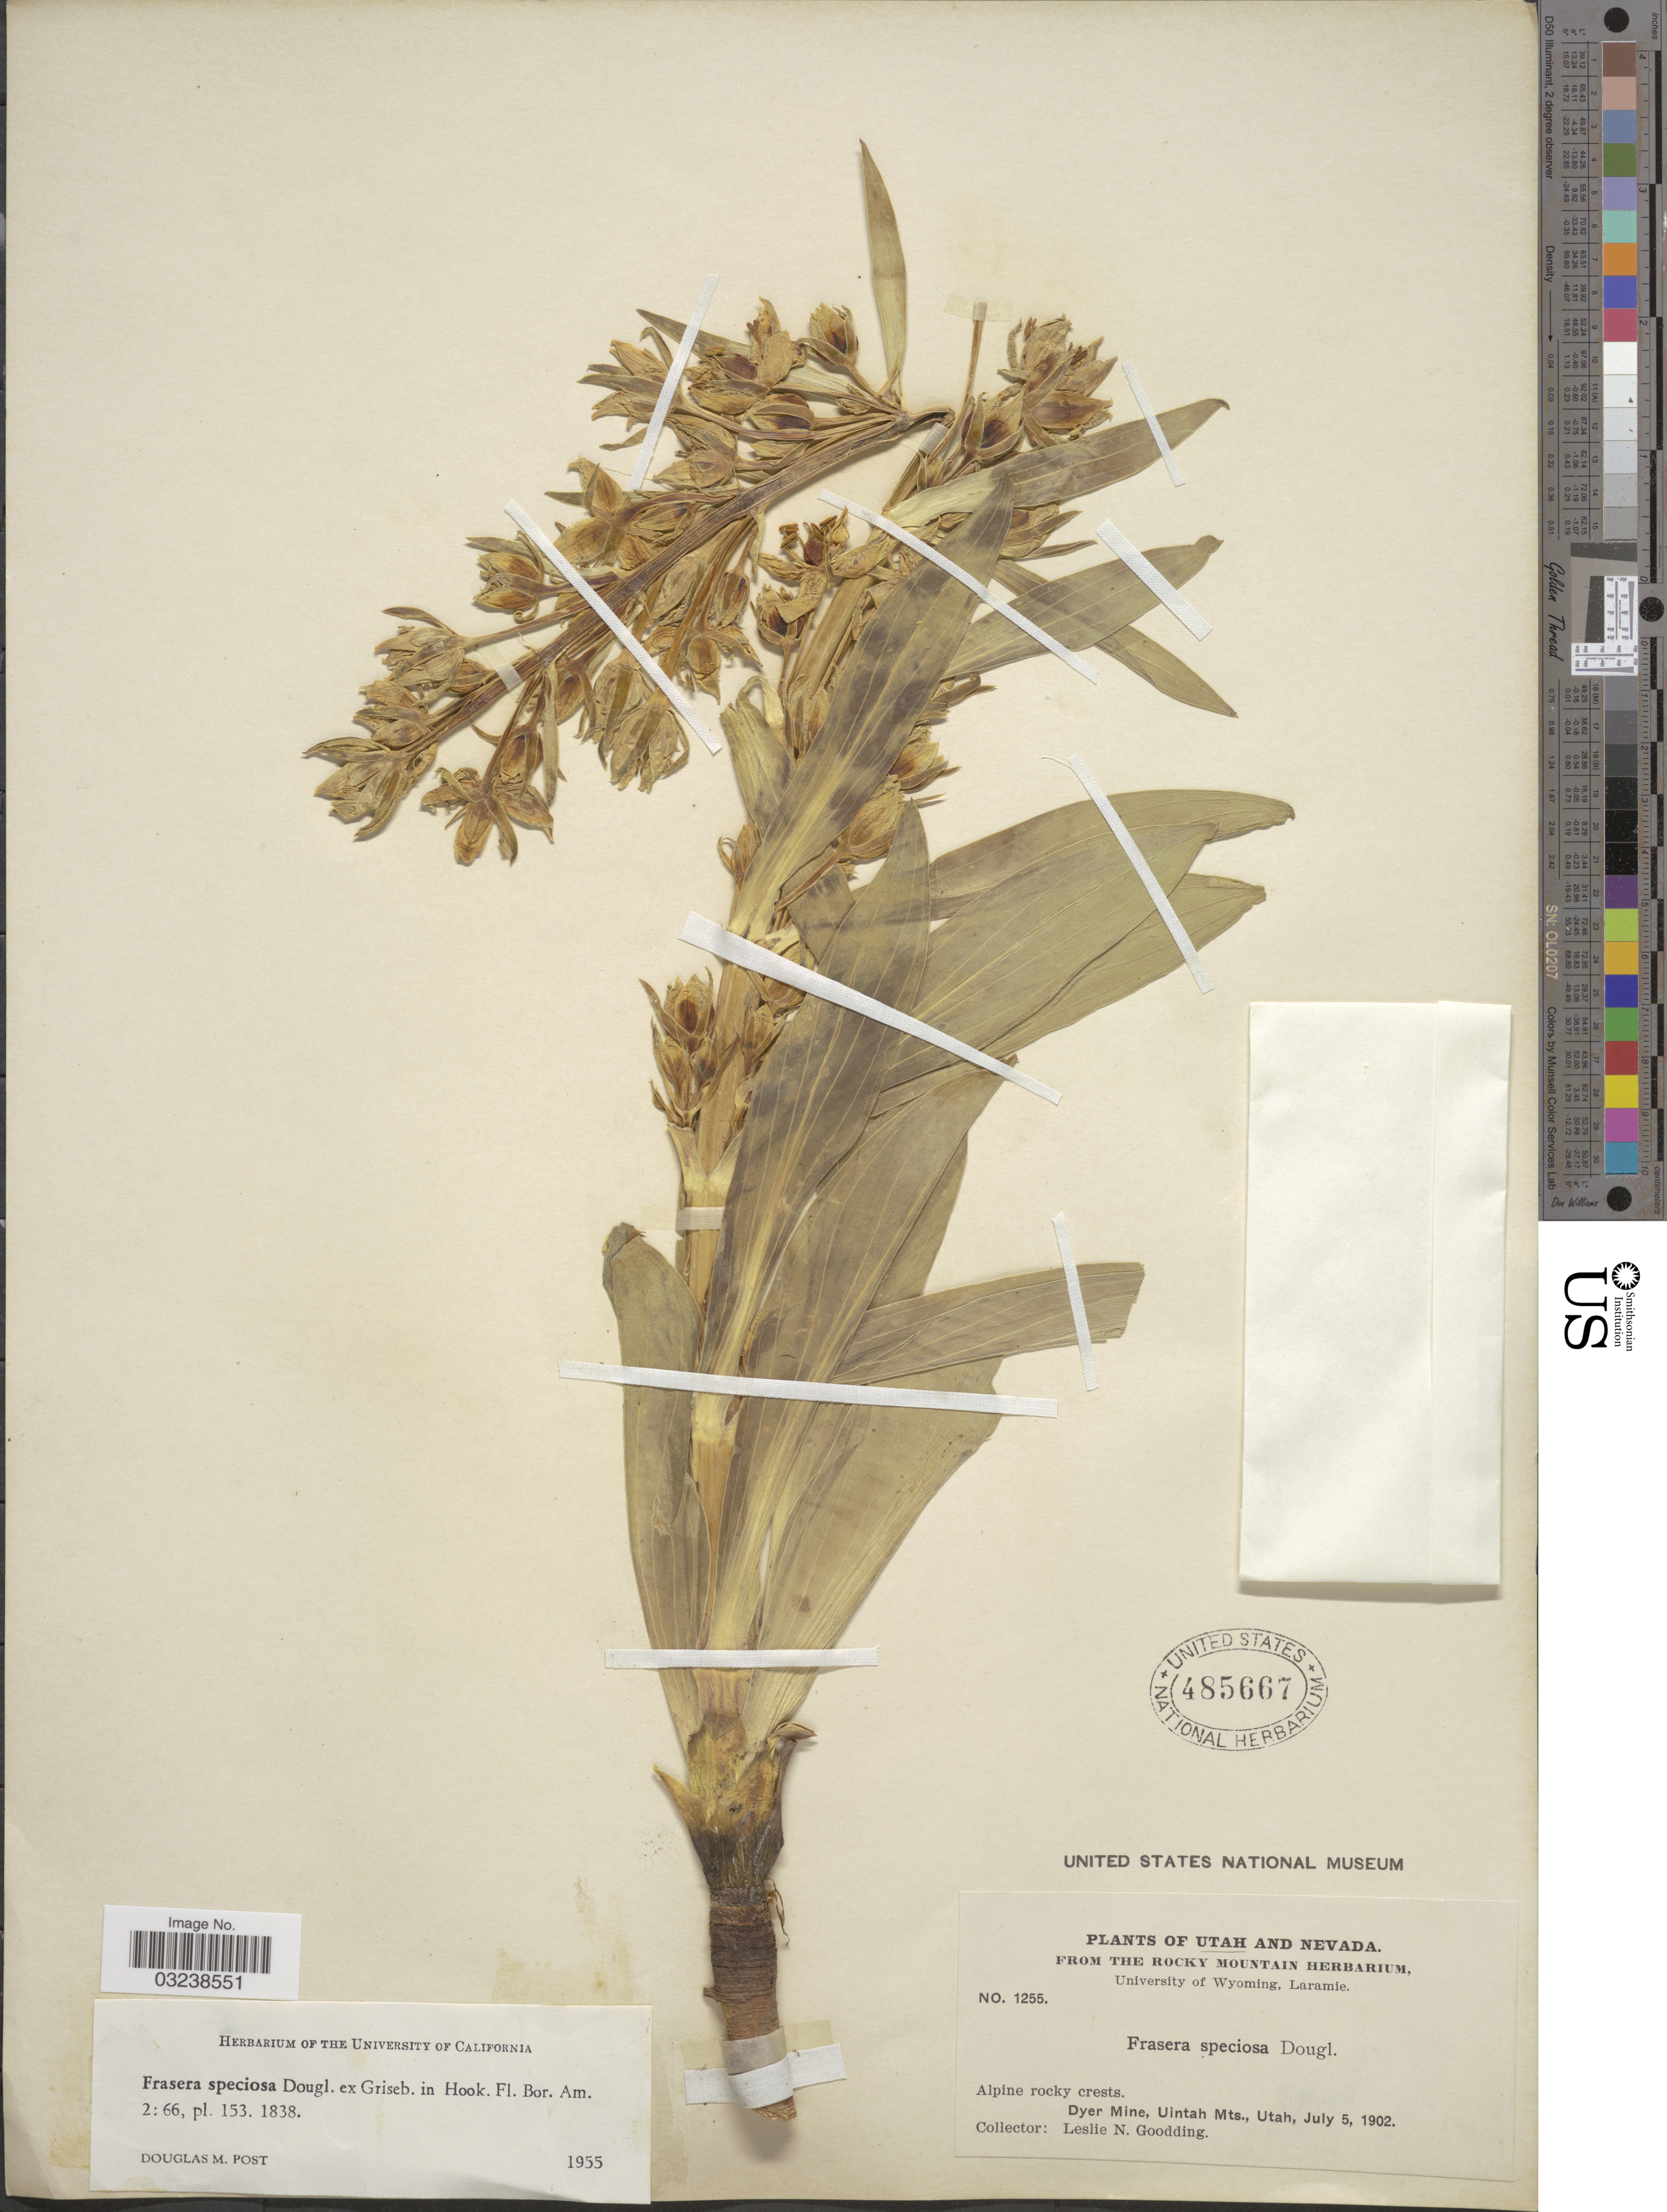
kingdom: Plantae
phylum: Tracheophyta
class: Magnoliopsida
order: Gentianales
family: Gentianaceae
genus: Swertia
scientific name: Swertia radiata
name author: (Kellogg) Kuntze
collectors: L. N. Goodding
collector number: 1255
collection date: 1902-07-05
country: United States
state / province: Utah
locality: Alpine rocky crests. Dyer Mine, Uintah Mts.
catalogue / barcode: US 485667